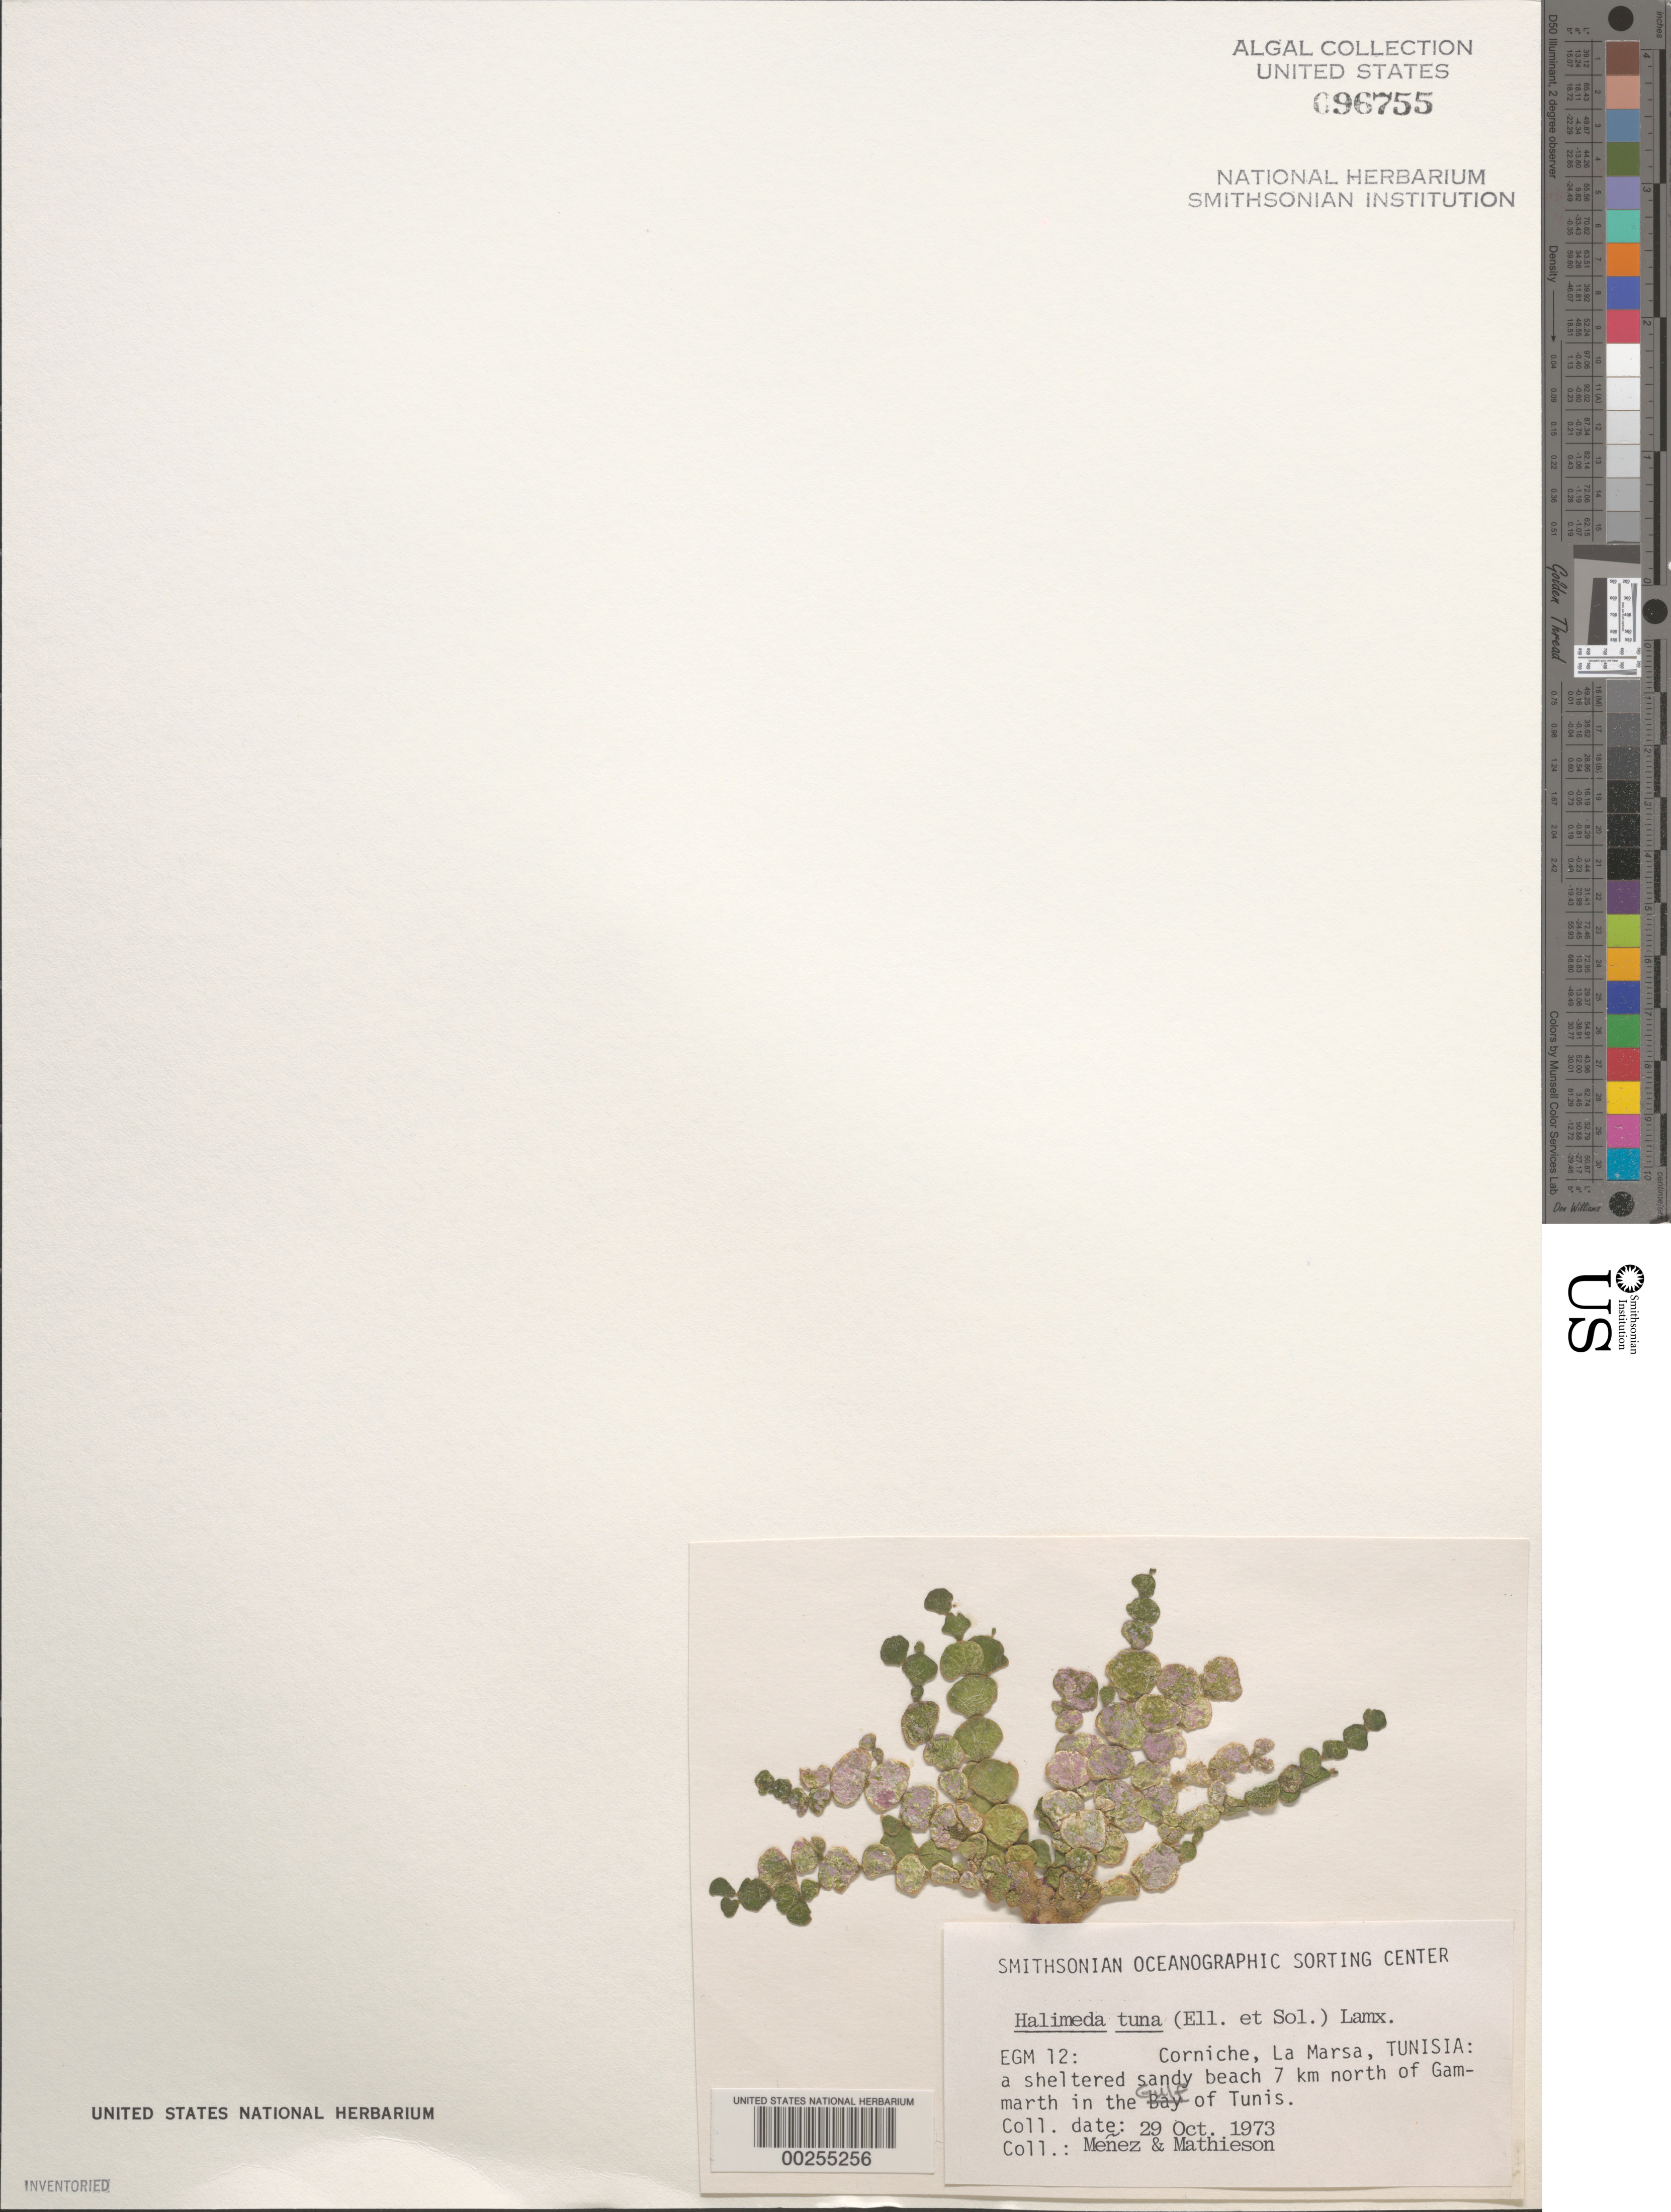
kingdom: Plantae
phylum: Chlorophyta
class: Ulvophyceae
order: Bryopsidales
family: Halimedaceae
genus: Halimeda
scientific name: Halimeda tuna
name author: (J. Ellis & Sol.) J.V.Lamouroux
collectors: Meñez & R. Mathieson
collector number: EGM 12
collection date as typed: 29 Oct 1973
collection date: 1973-10-29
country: Tunisia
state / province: Tunis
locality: Corniche, la marsa, seven km north of gammarth, gulf of tunis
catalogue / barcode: US 96755